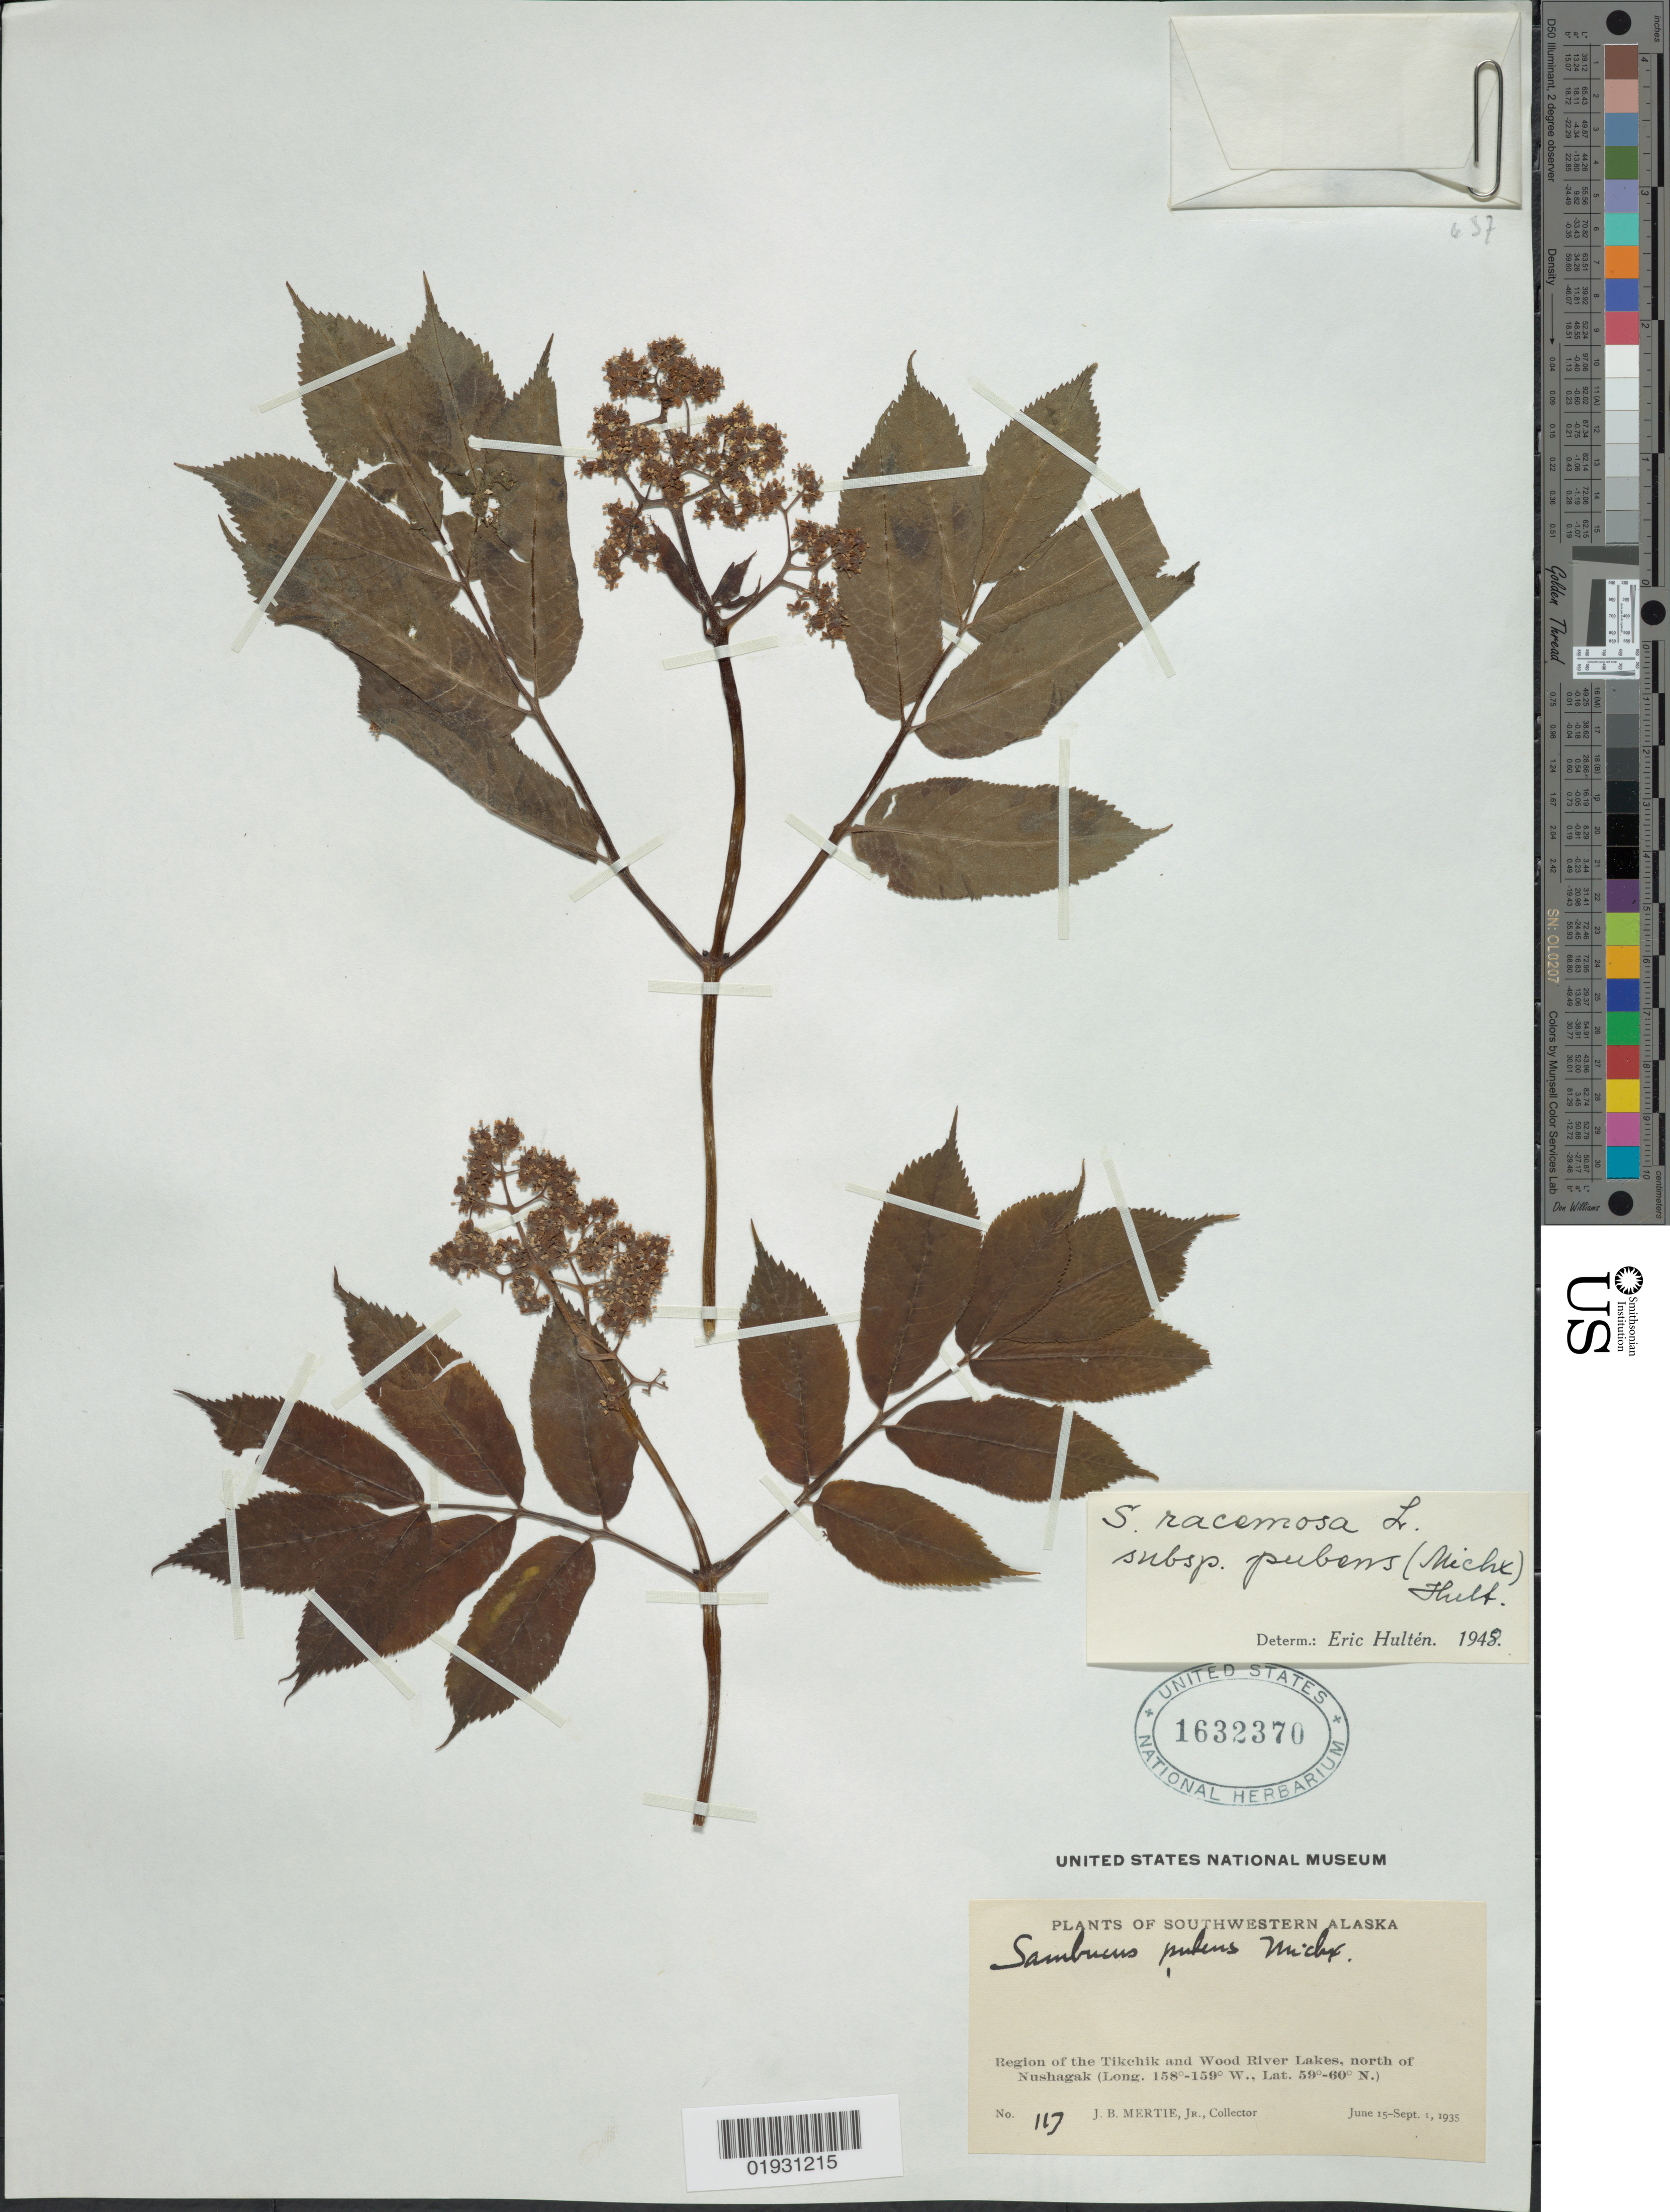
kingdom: Plantae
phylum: Tracheophyta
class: Magnoliopsida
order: Dipsacales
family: Viburnaceae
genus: Sambucus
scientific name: Sambucus pubens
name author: Michx.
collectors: J. Mertie Jr.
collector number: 117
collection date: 1935-06-15/1935-09-01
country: United States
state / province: Alaska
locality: Southwestern Alaska, Region of the Tikchik and Wood River Lakes, north of Nushagak.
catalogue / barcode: US 1632370